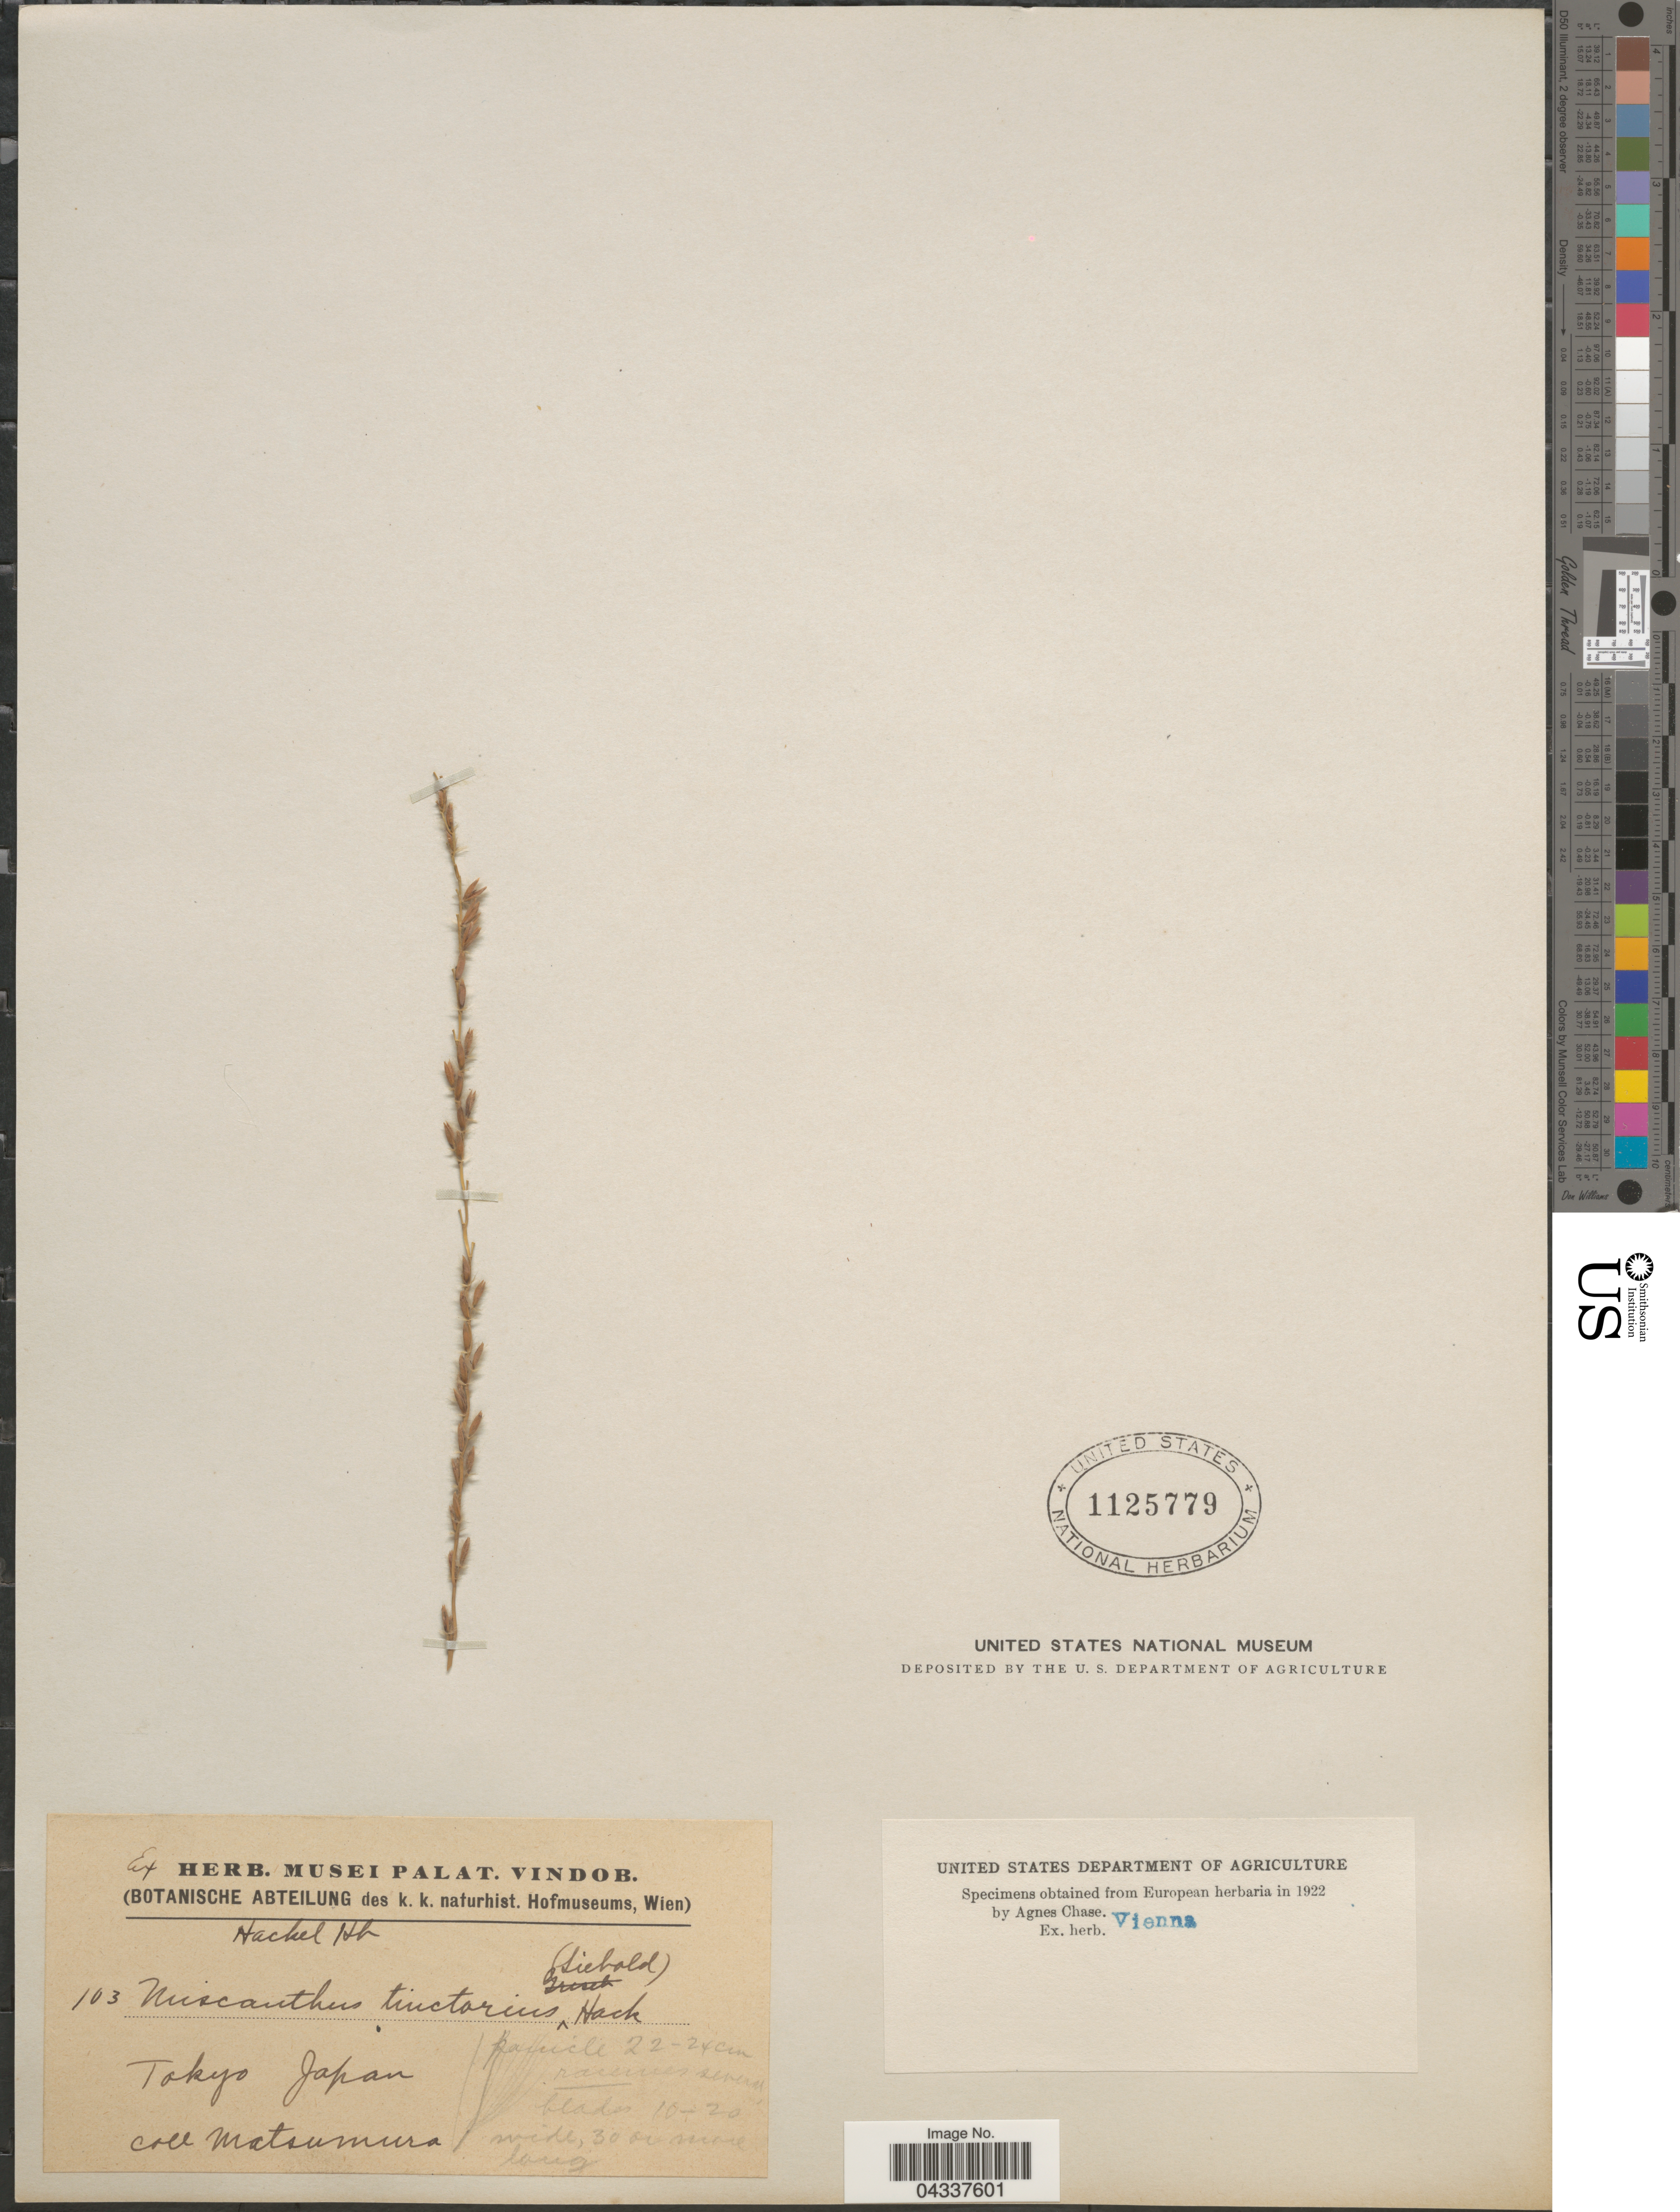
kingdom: Plantae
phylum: Tracheophyta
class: Liliopsida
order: Poales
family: Poaceae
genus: Miscanthus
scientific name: Miscanthus tinctorius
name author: (Steud.) Hack.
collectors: -- Matsumura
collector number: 103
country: Japan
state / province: Tokyo, Federal City of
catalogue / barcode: US 1125779